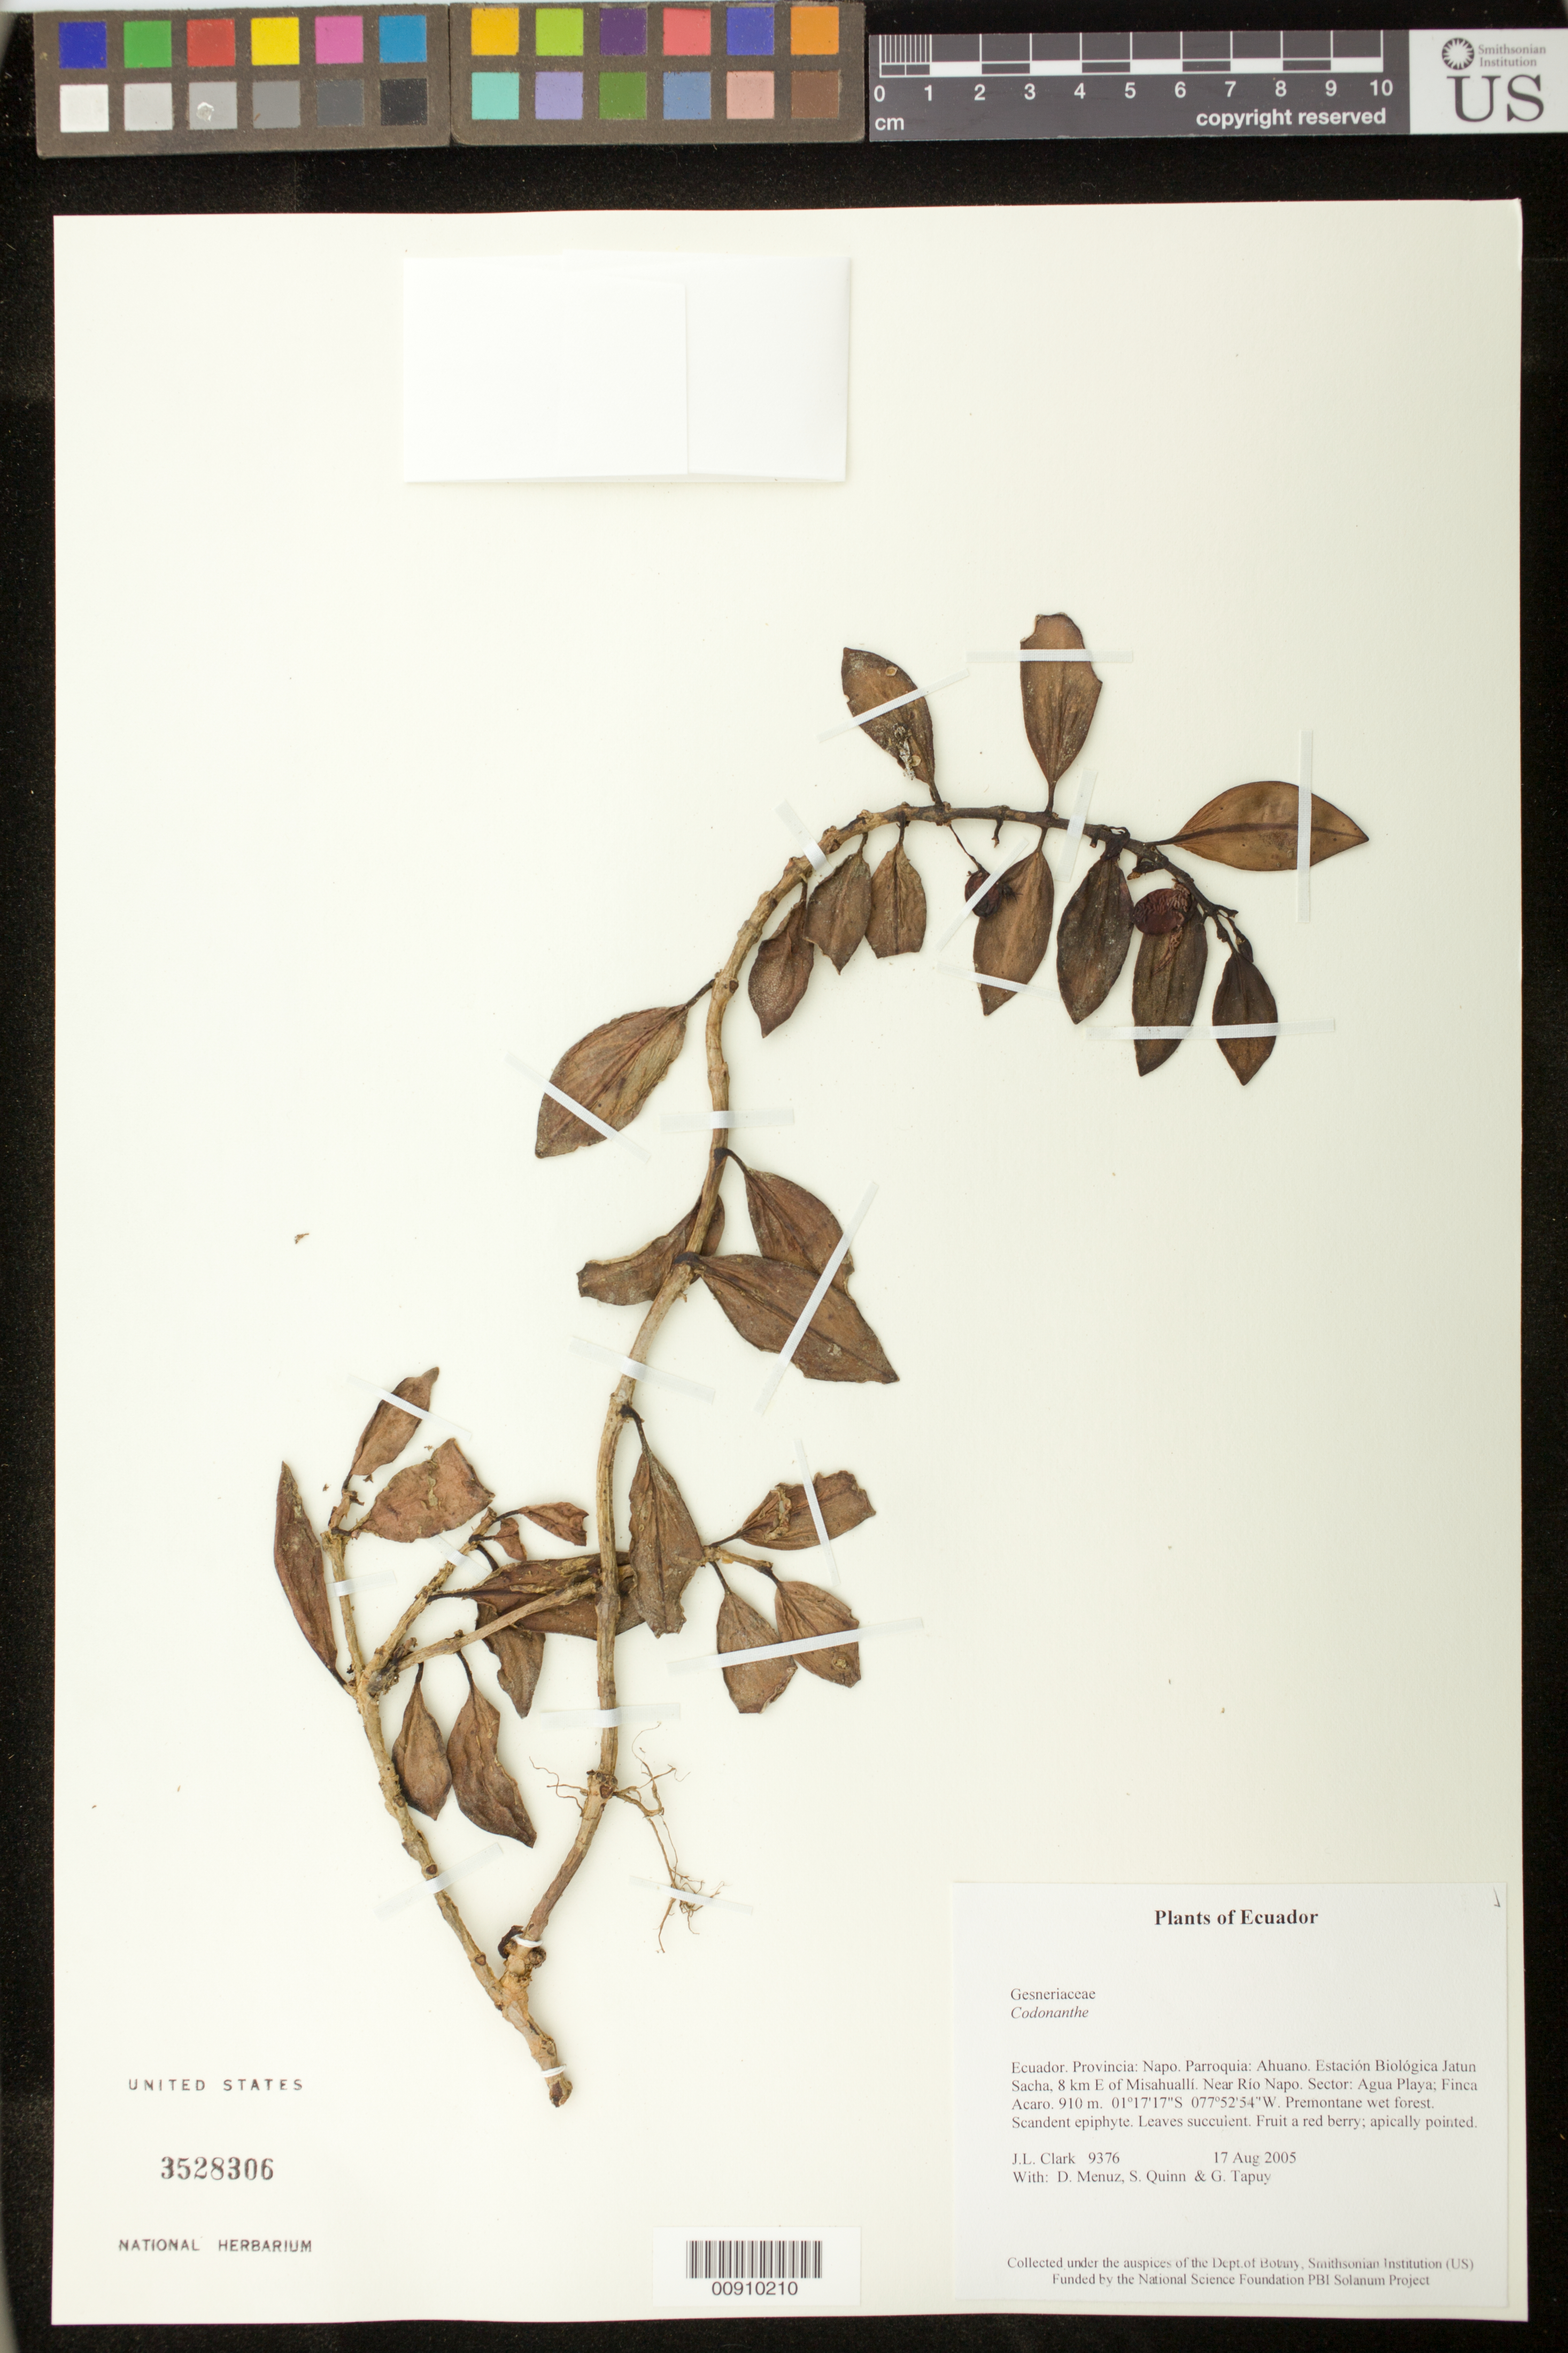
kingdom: Plantae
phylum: Tracheophyta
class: Magnoliopsida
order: Lamiales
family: Gesneriaceae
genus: Codonanthe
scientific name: Codonanthe sp.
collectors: J. L. Clark, D. Menuz, S. Quinn & G. Tapuy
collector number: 9376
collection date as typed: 17 Aug 2005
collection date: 2005-08-17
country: Ecuador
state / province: Napo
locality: Parroquia: Ahuano. Estación Biológica Jatun Sacha, 8 km E of Misahuallí. Near Río Napo. Sector: Agua Playa; Finca Acaro.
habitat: Premontane wet forest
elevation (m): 910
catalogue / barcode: US 3528306